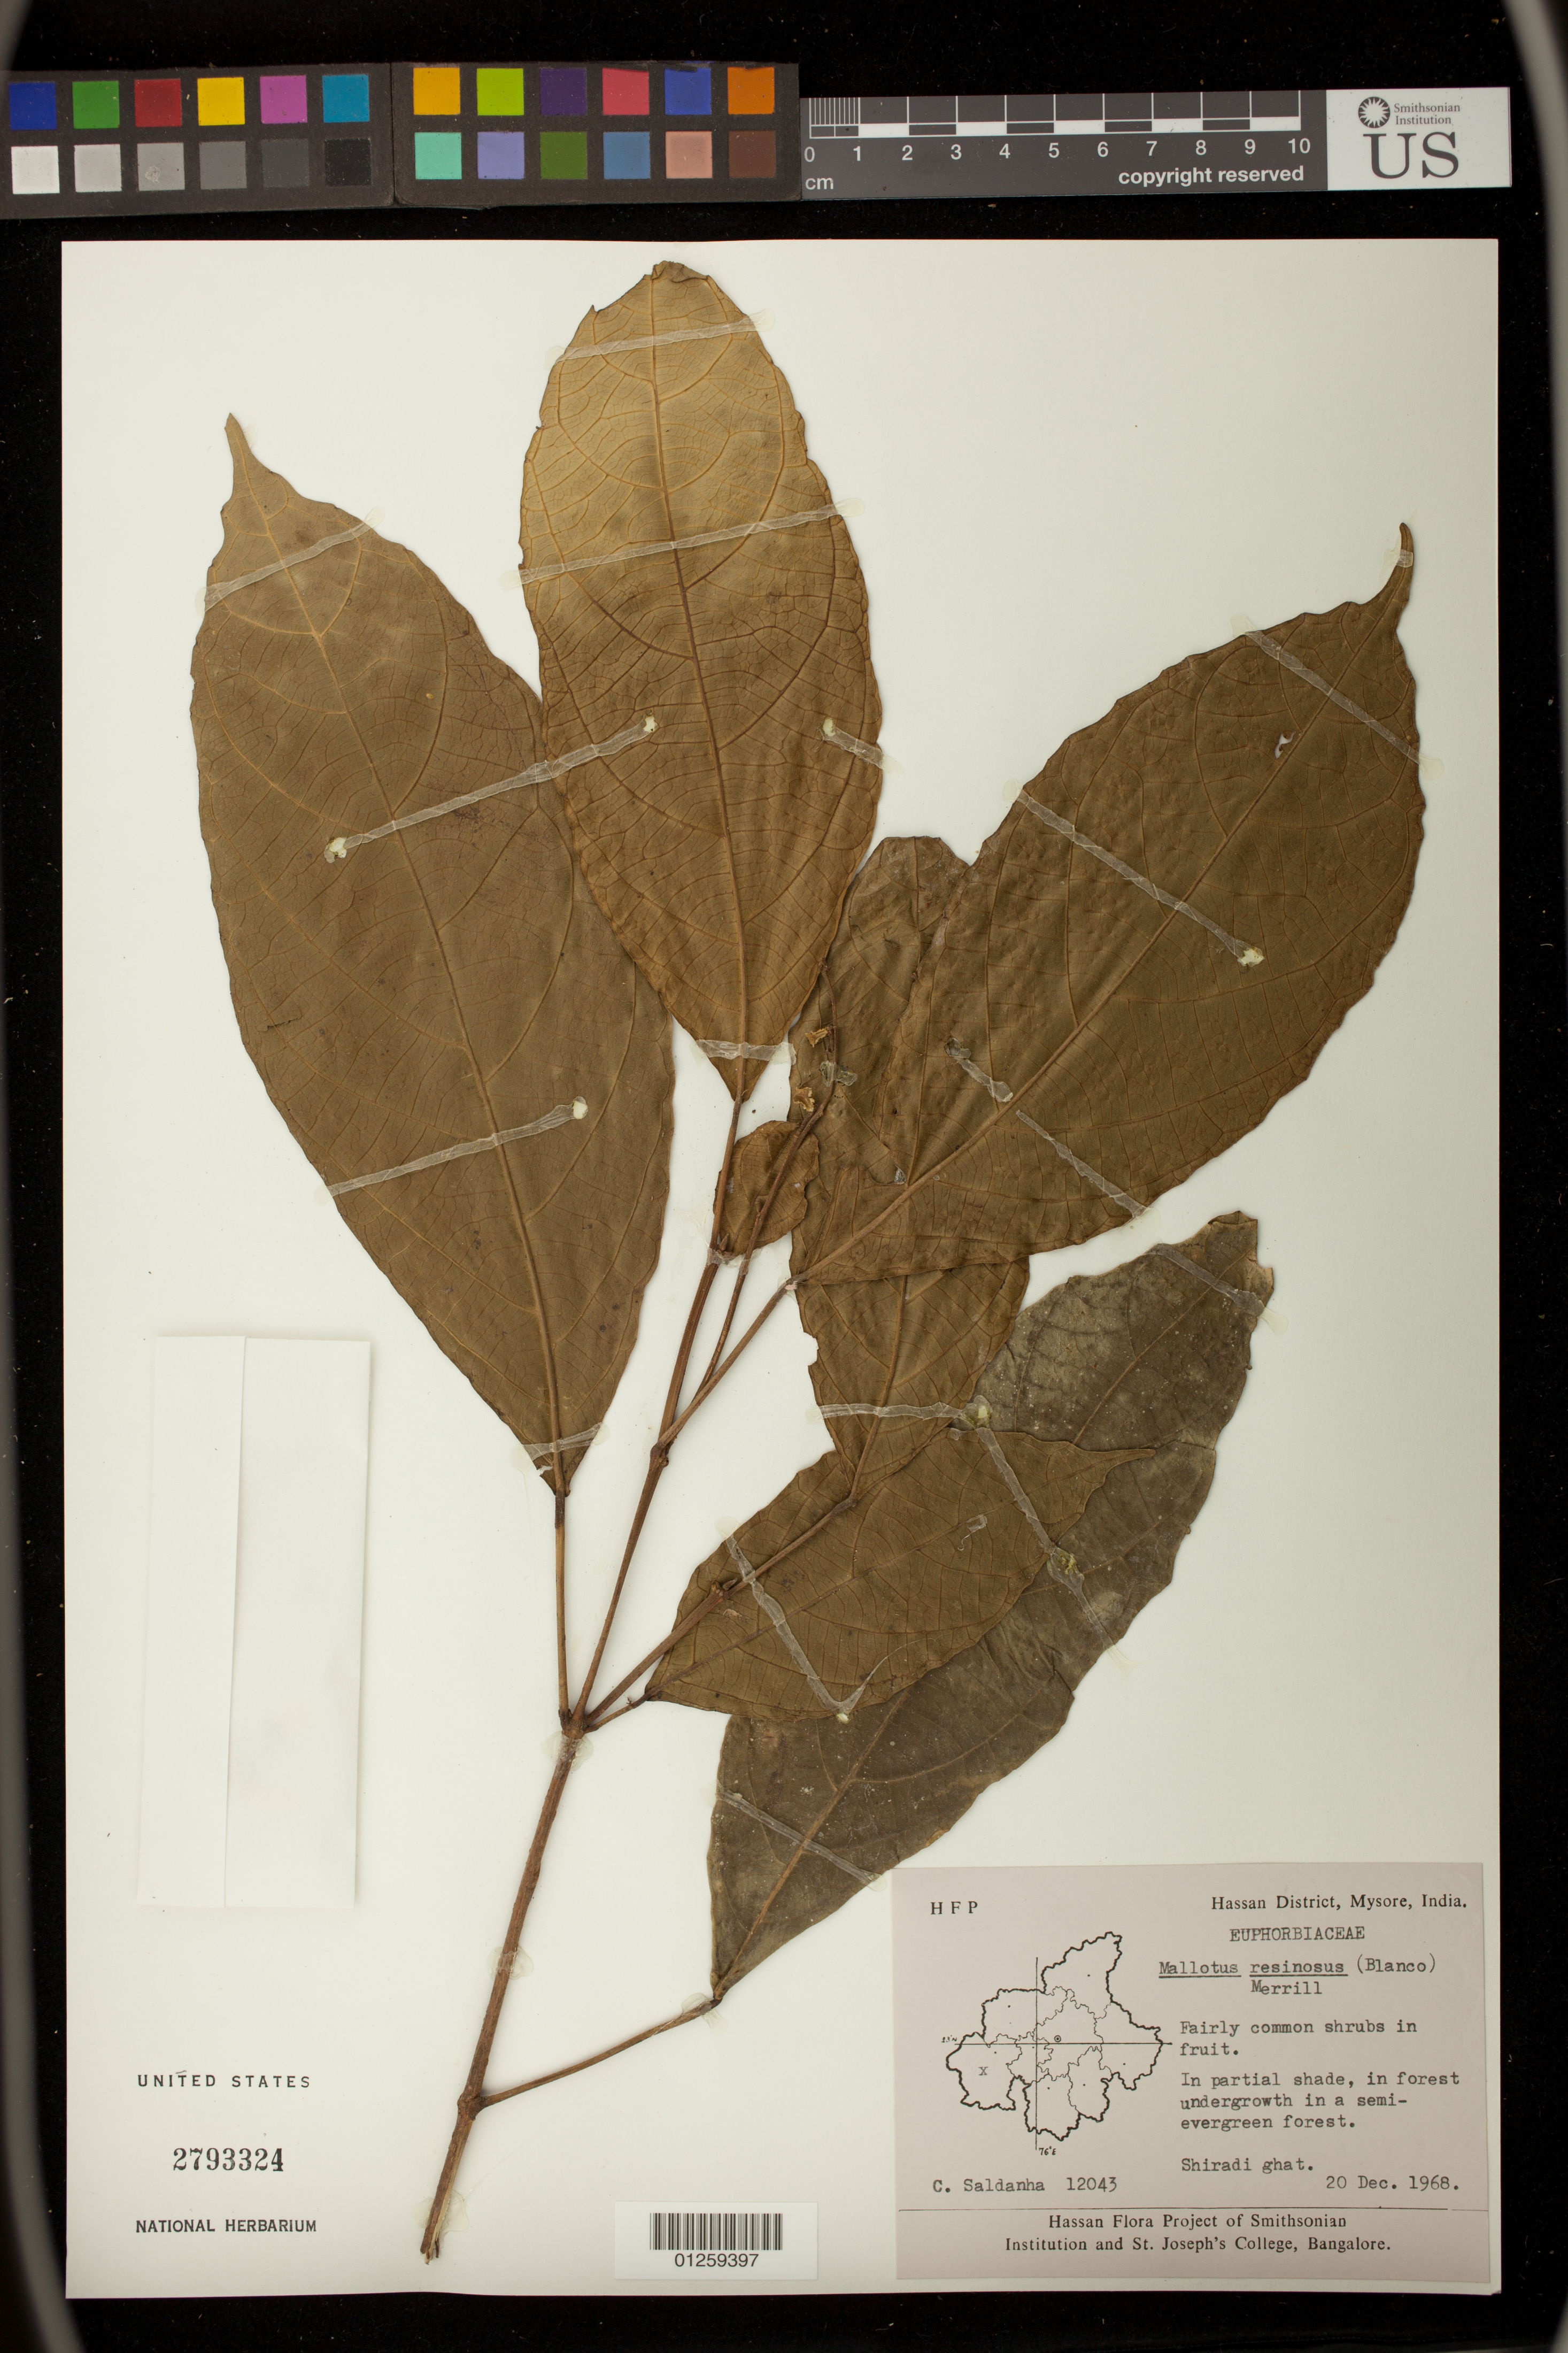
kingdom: Plantae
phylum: Tracheophyta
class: Magnoliopsida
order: Malpighiales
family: Euphorbiaceae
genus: Mallotus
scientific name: Mallotus resinosus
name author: (Blanco) Merr.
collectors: C. J. Saldanha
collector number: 12043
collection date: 1968-12-20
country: India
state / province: Karnataka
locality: Shiradi ghat., Hassan District, Mysore.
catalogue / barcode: US 2793324